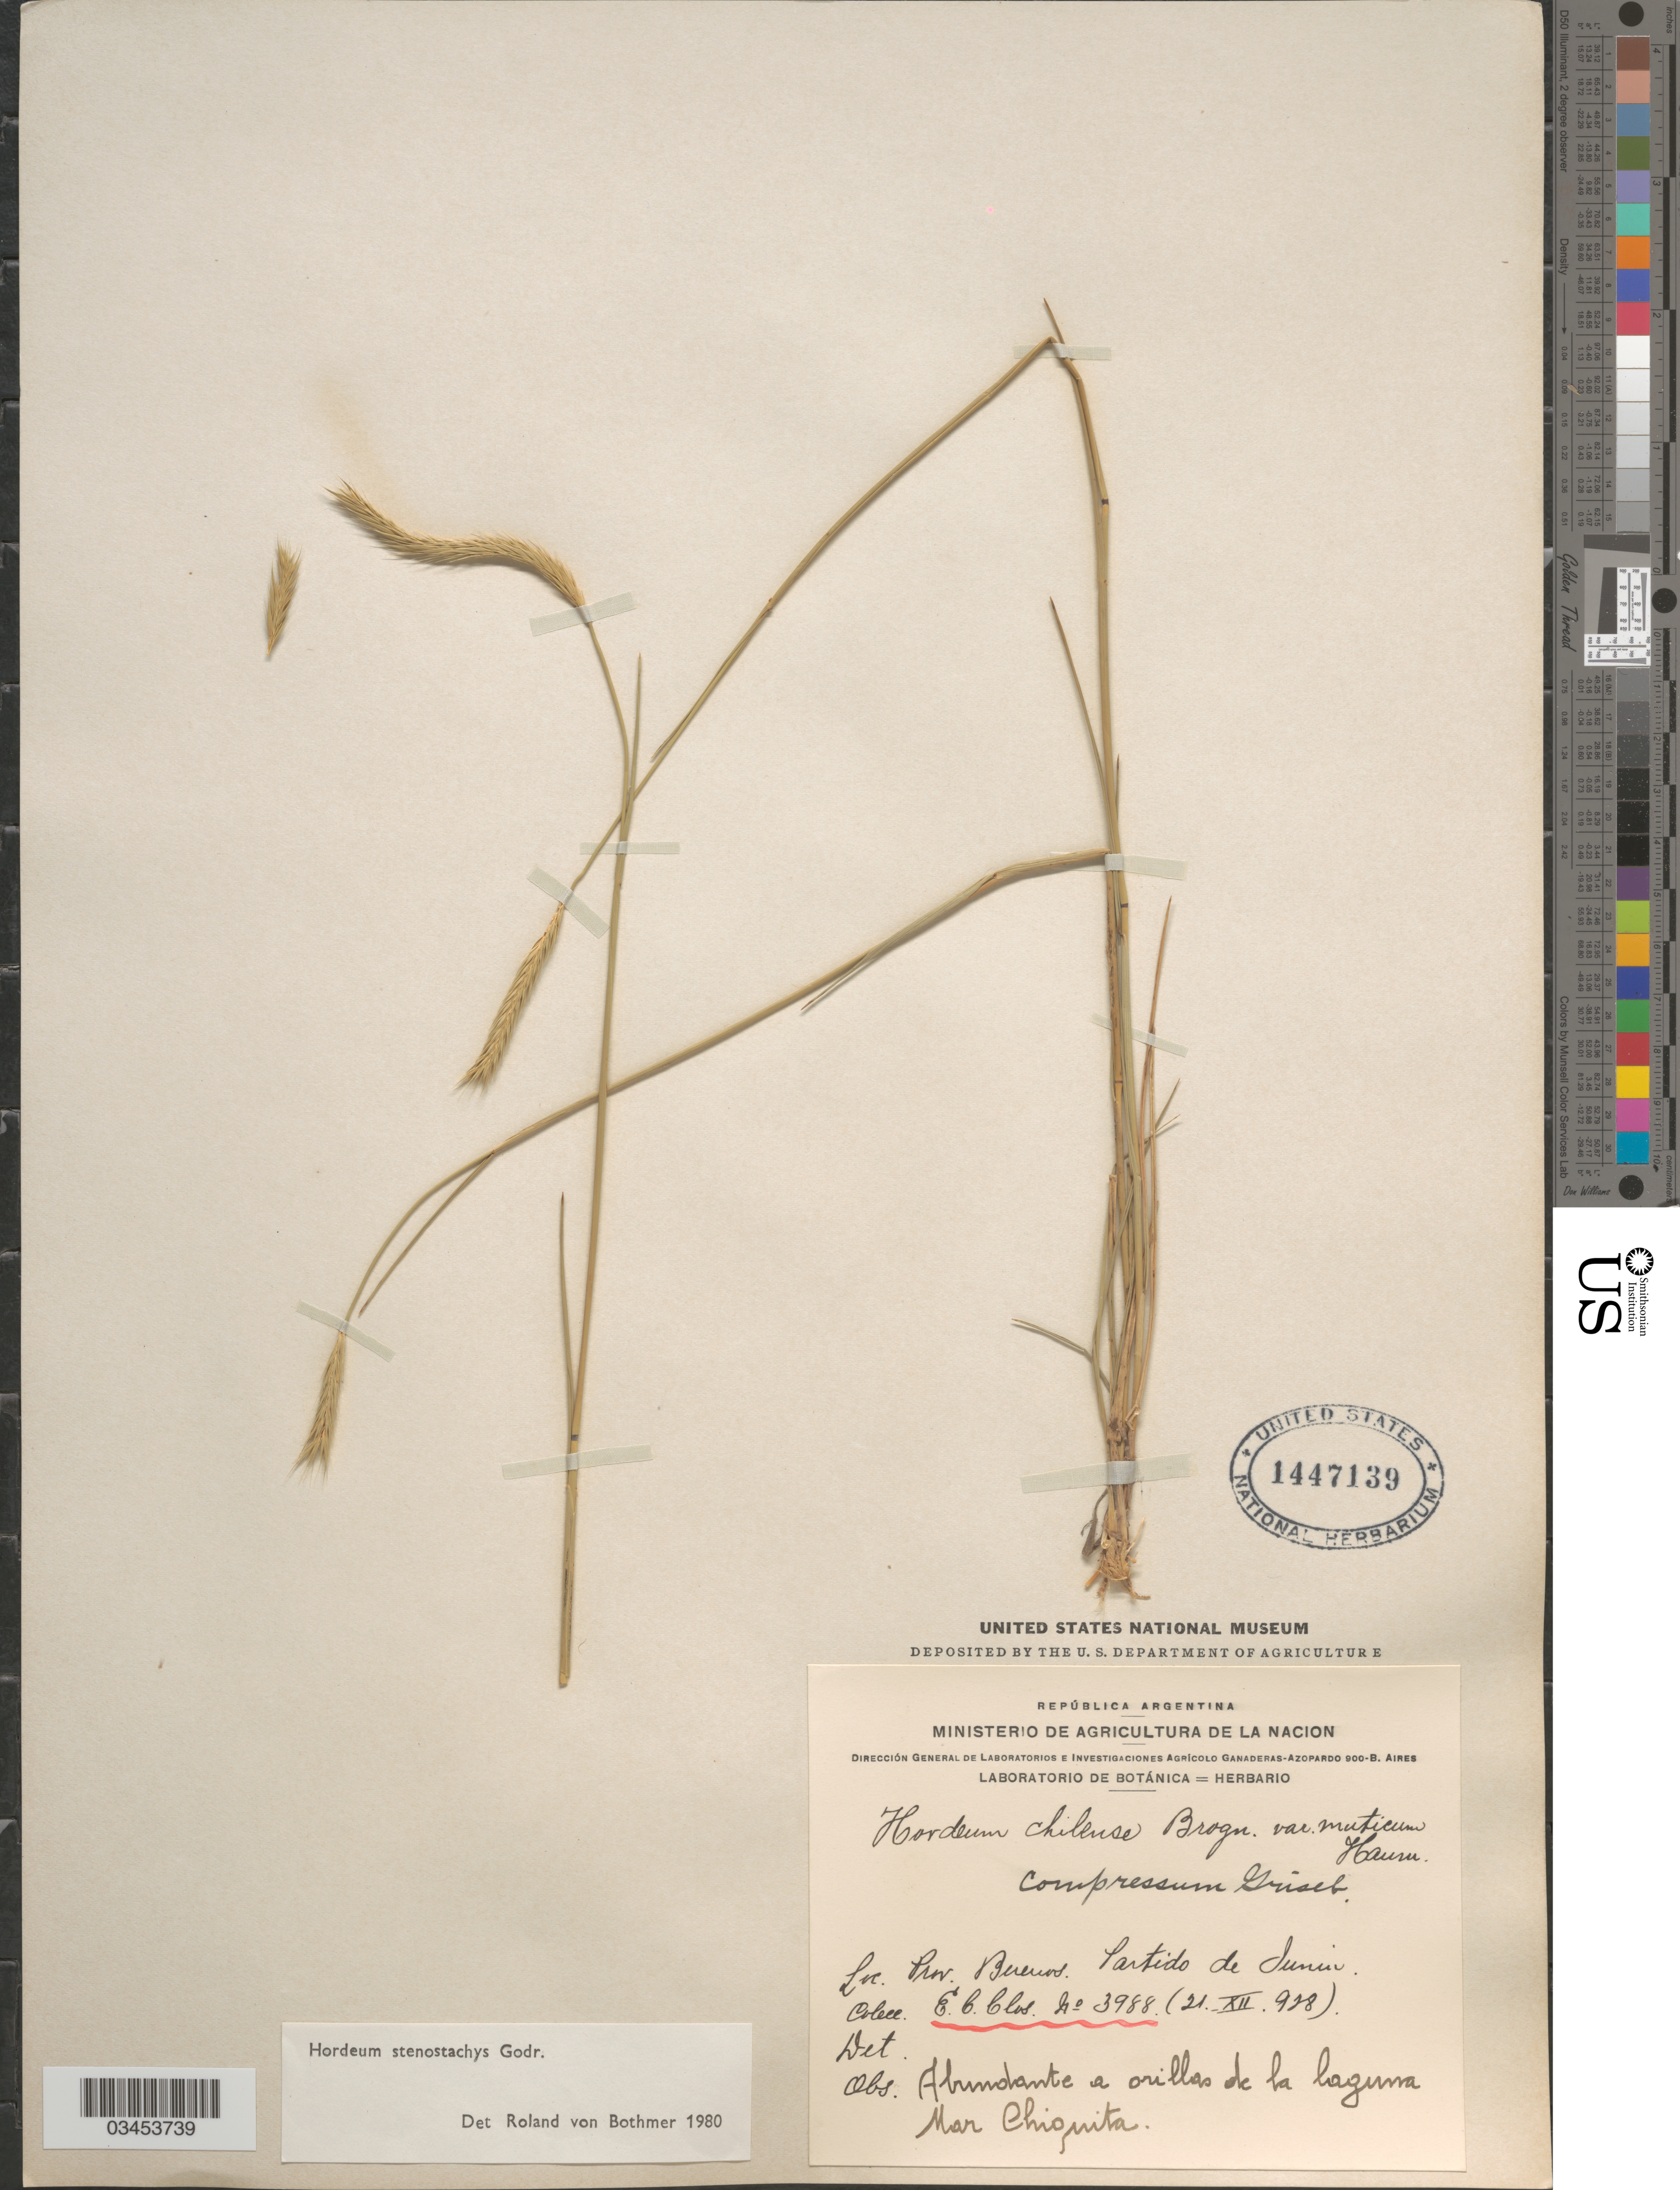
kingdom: Plantae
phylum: Tracheophyta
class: Liliopsida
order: Poales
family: Poaceae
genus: Hordeum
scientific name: Hordeum stenostachys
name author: Godr.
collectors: E. Clos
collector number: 3988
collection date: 1928-12-21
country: Argentina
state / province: Buenos Aires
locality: Prov. Buenos. Partido de Junin. Abundante a orillas de la laguna Mar Chiquita.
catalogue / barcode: US 1447139